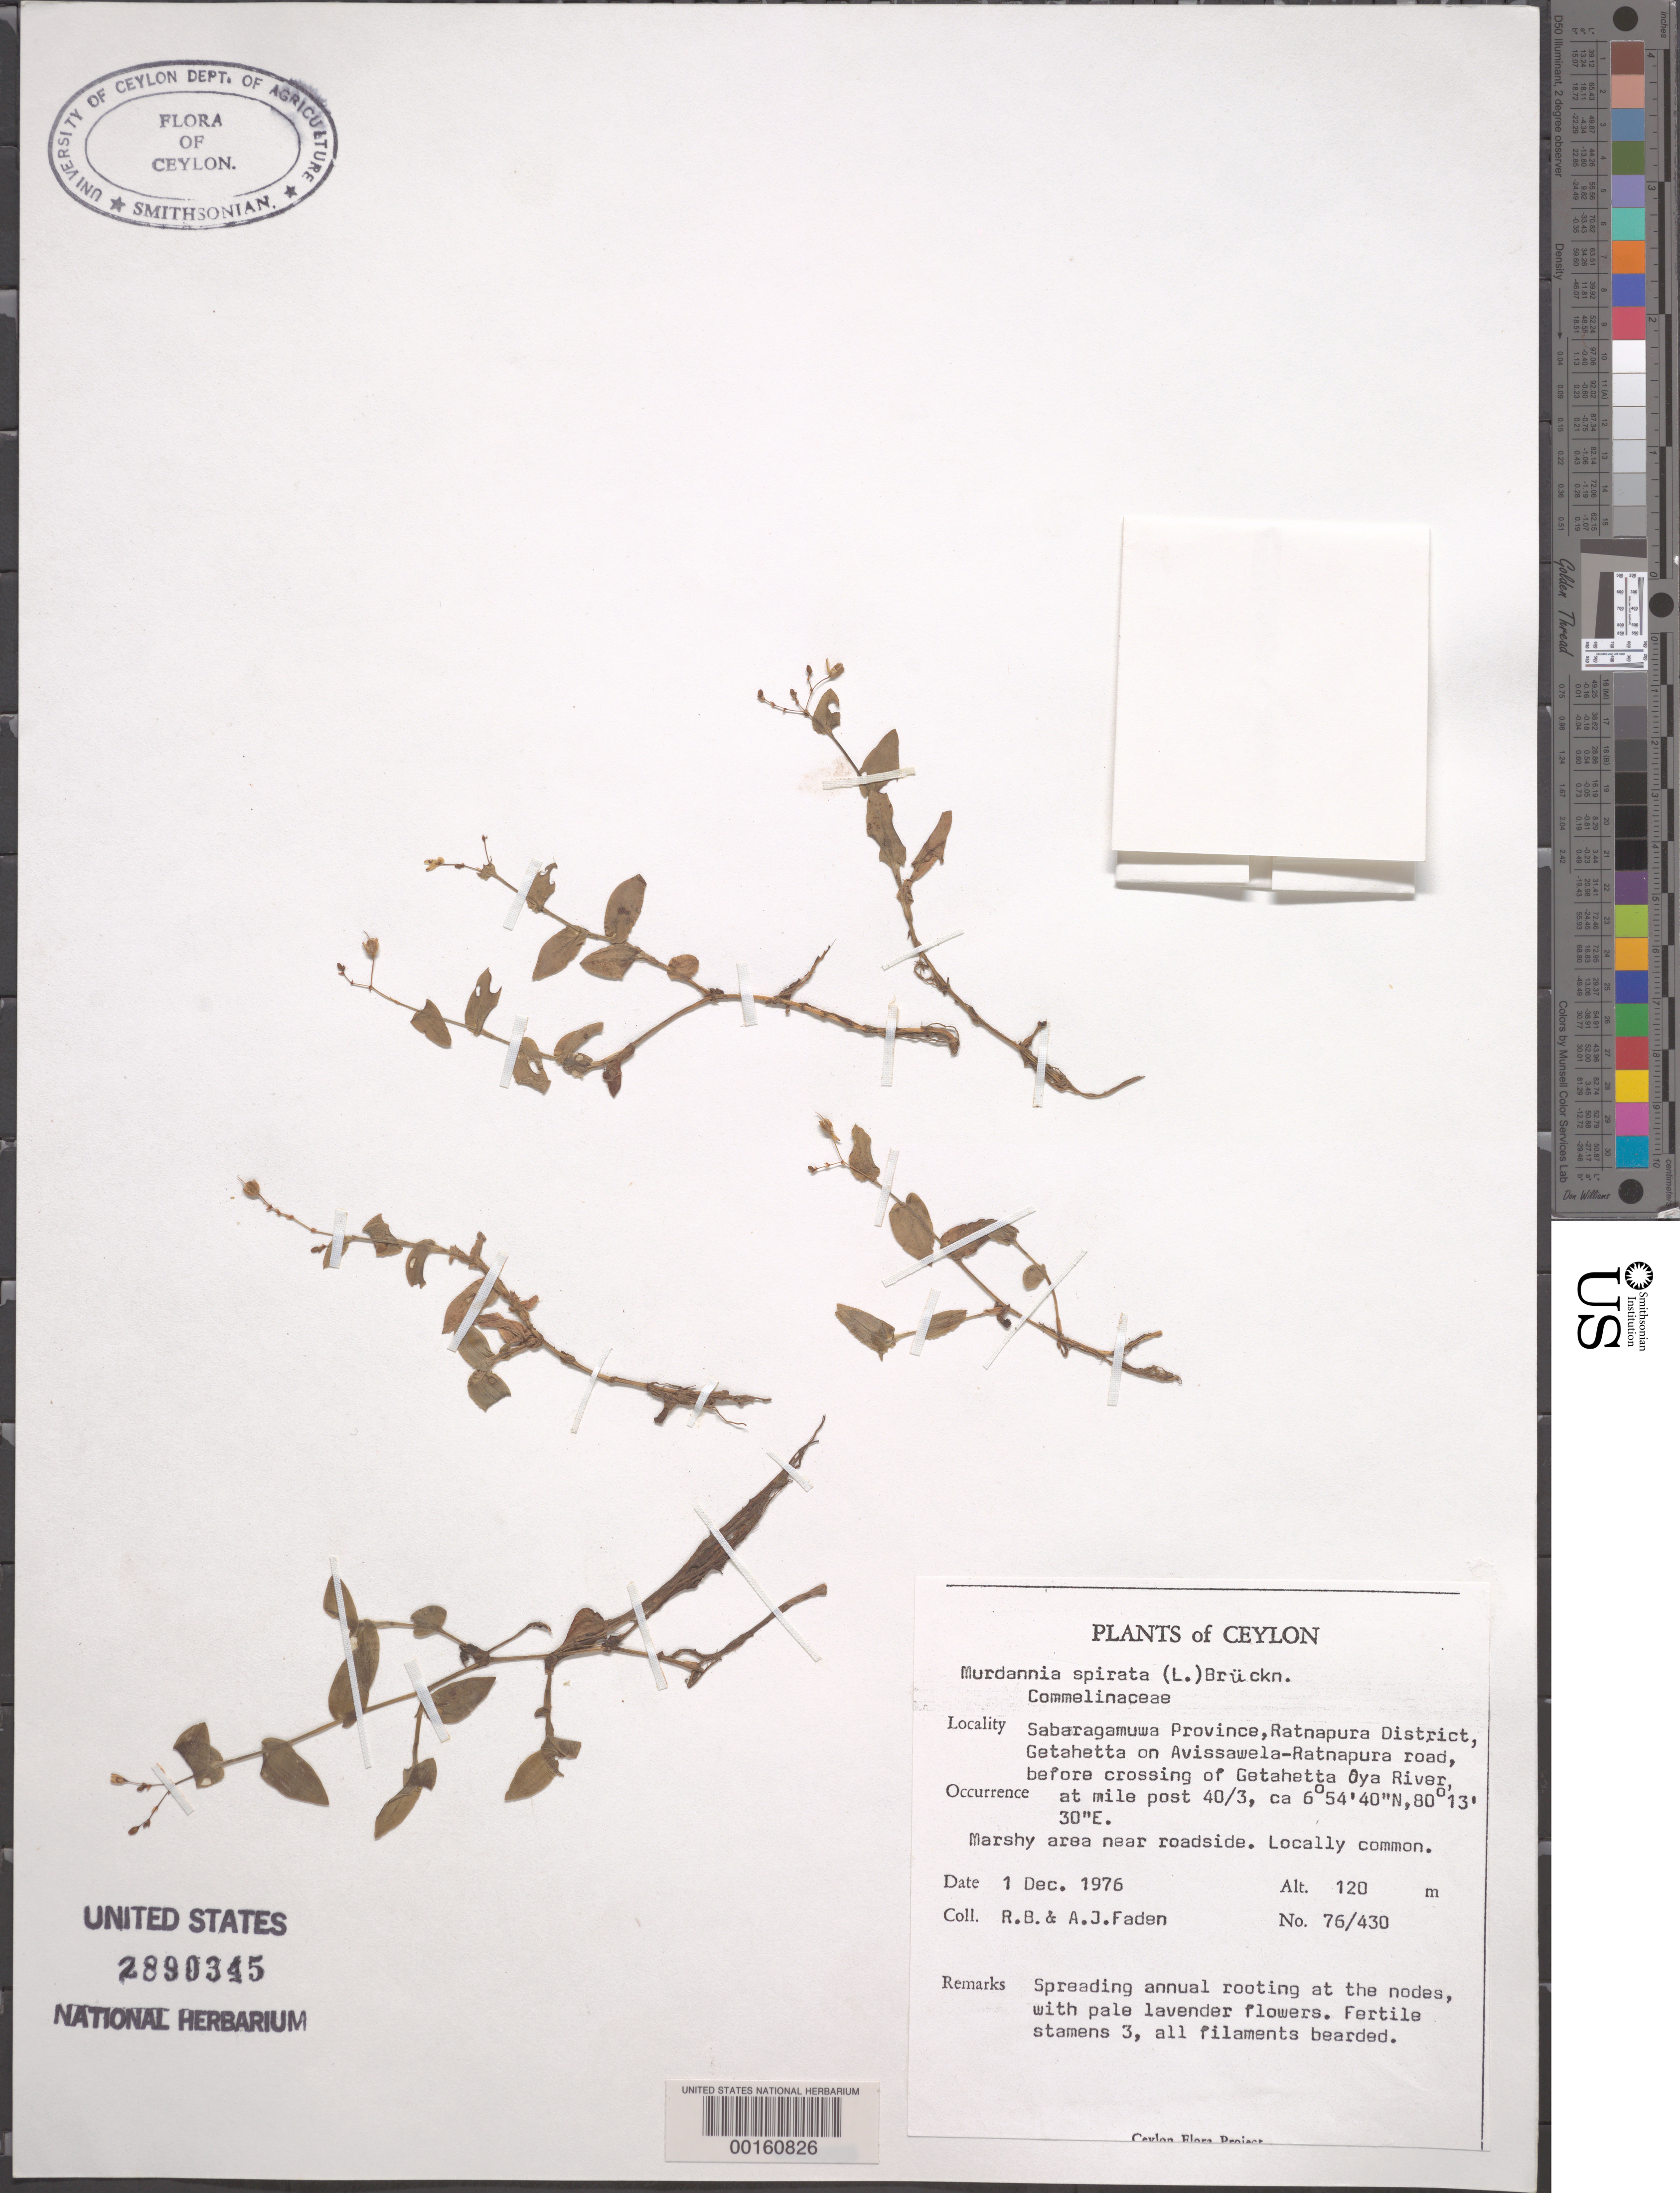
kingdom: Plantae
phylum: Tracheophyta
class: Liliopsida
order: Commelinales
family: Commelinaceae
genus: Murdannia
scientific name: Murdannia spirata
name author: (L.) G. Brückn.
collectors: R. B. Faden & A. J. Faden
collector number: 76/430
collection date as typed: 01 Dec 1976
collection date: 1976-12-01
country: Sri Lanka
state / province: Sabaragamuwa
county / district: Ratnapura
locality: Getahetta on Avissawela-Ratnapura road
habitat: Marshy area near roadside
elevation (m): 120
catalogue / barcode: US 2890345